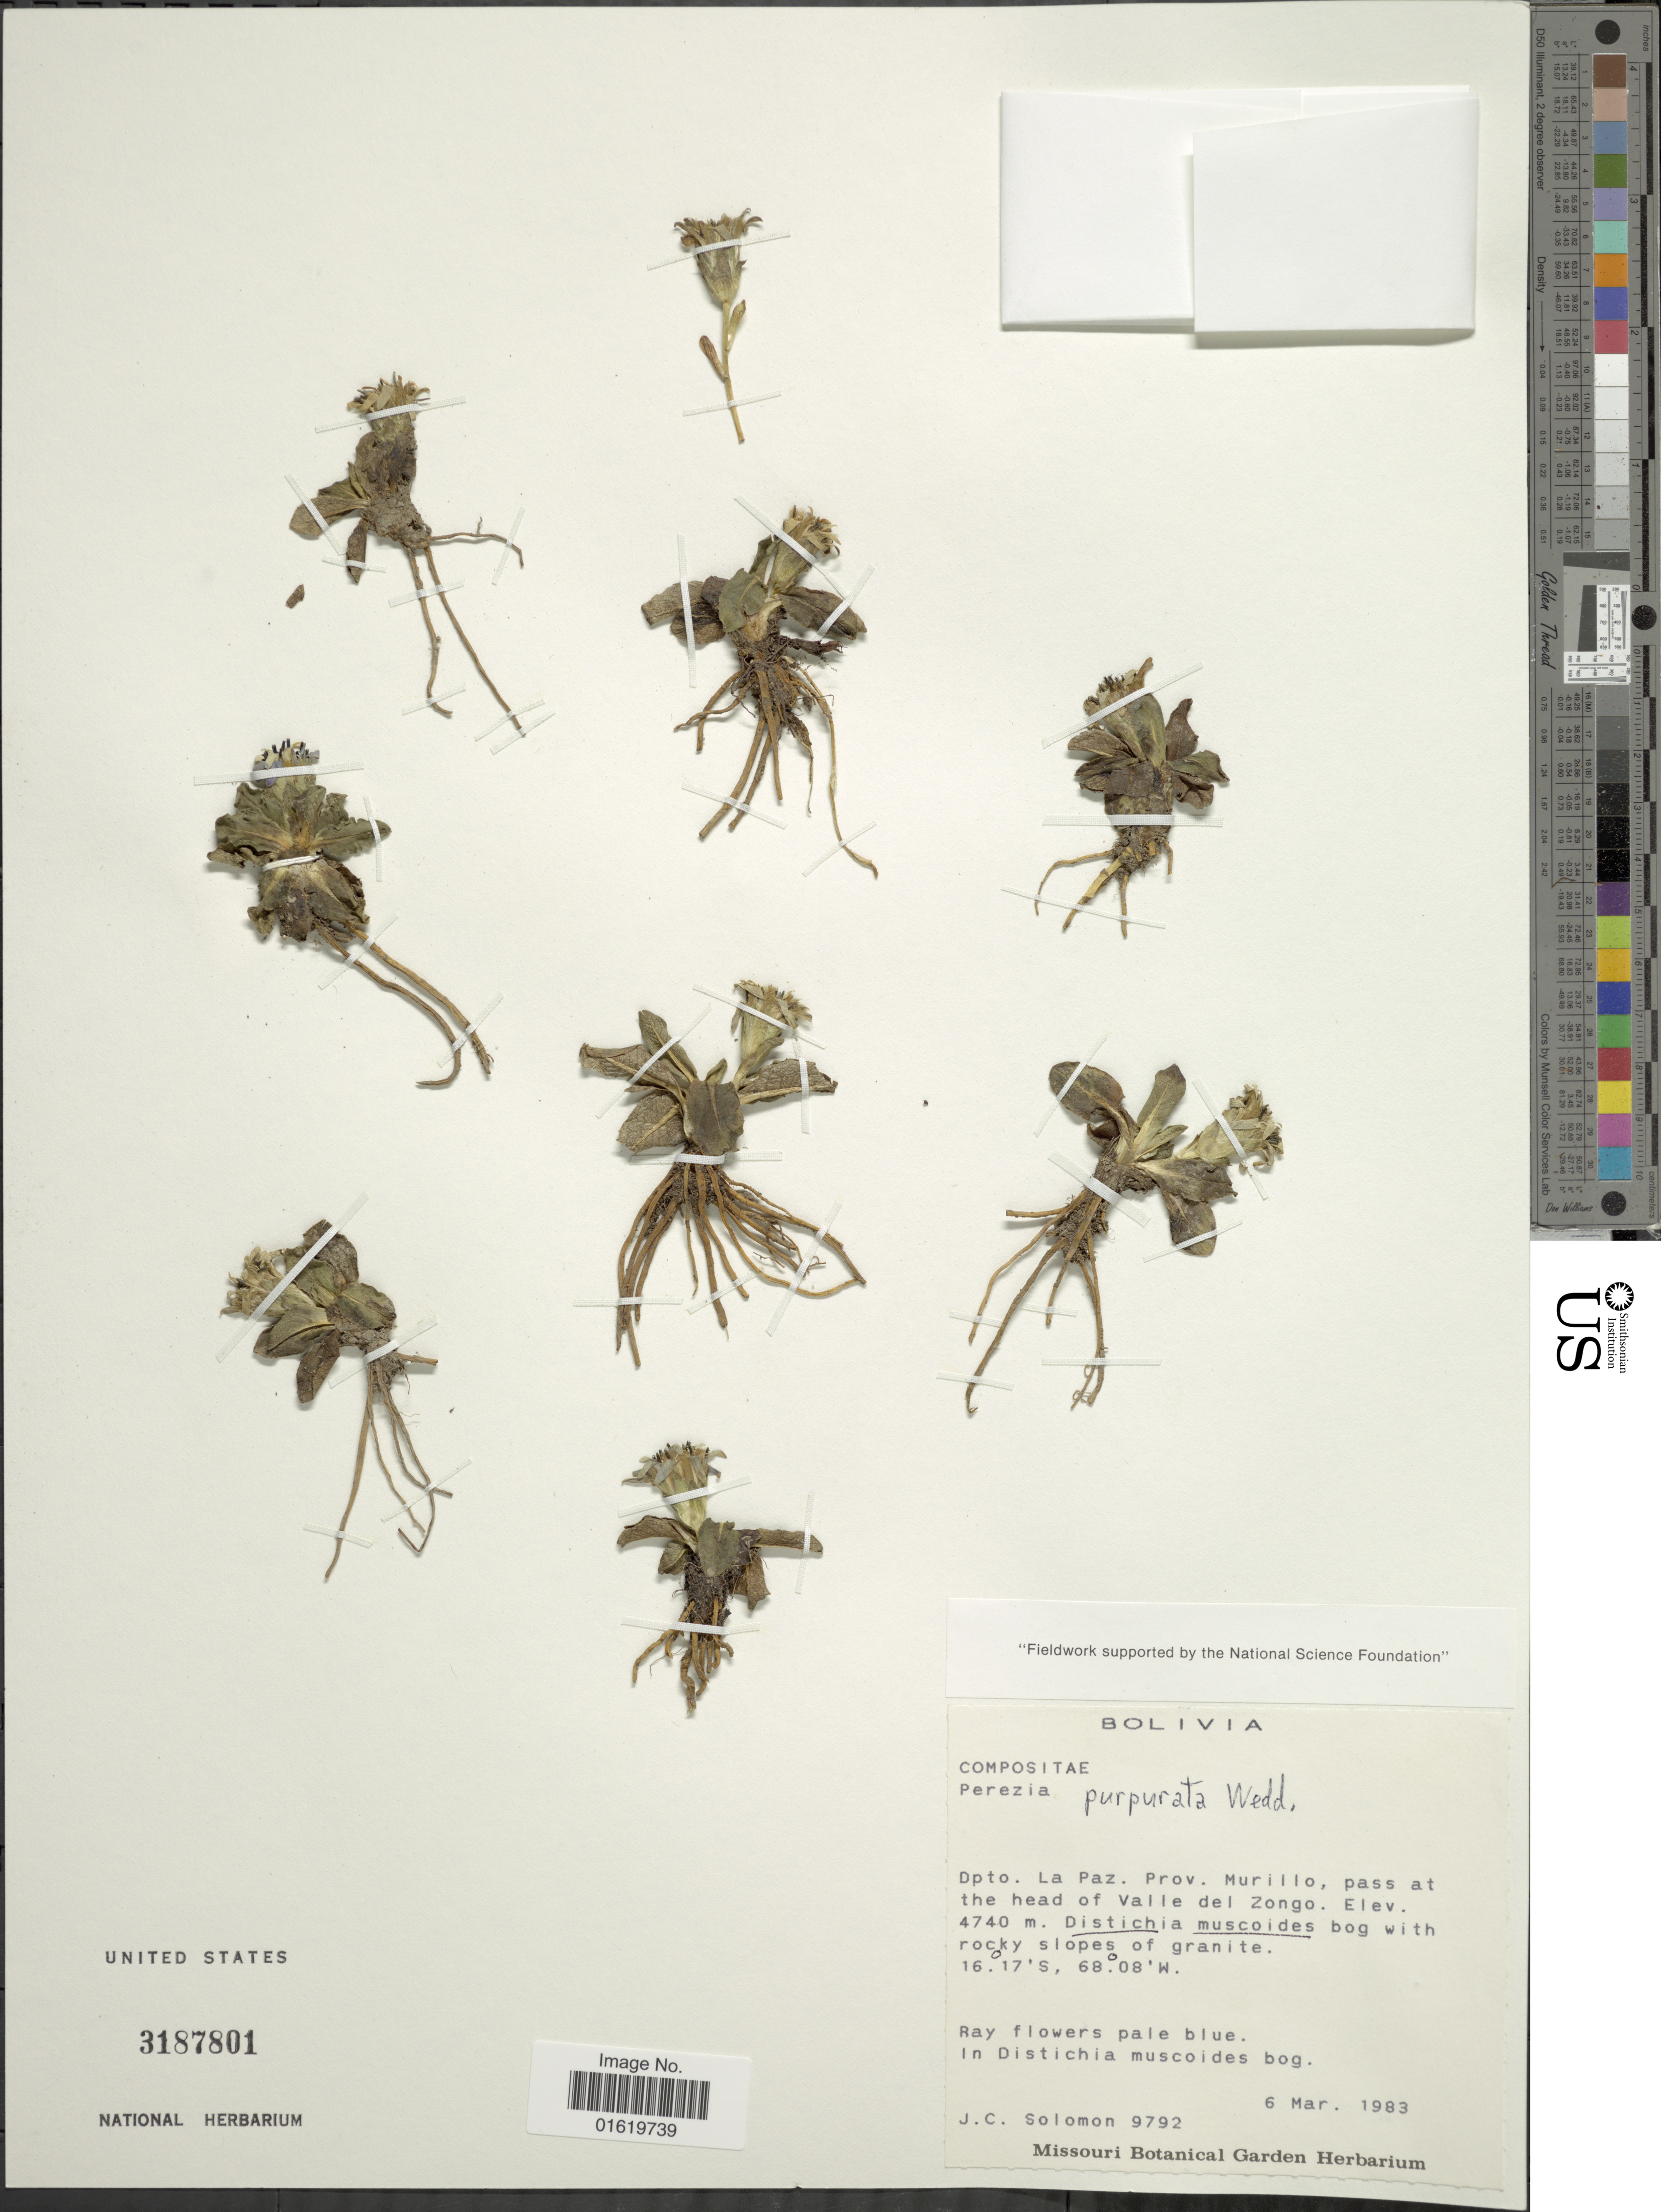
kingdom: Plantae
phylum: Tracheophyta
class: Magnoliopsida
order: Asterales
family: Asteraceae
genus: Perezia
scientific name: Perezia pygmaea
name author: Wedd.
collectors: J. C. Solomon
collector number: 9792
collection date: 1983-03-06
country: Bolivia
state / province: La Paz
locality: Dpto. La Paz. Prov. Murillo, pass at the head of Valle del Zongo.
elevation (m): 4740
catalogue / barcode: US 3187801